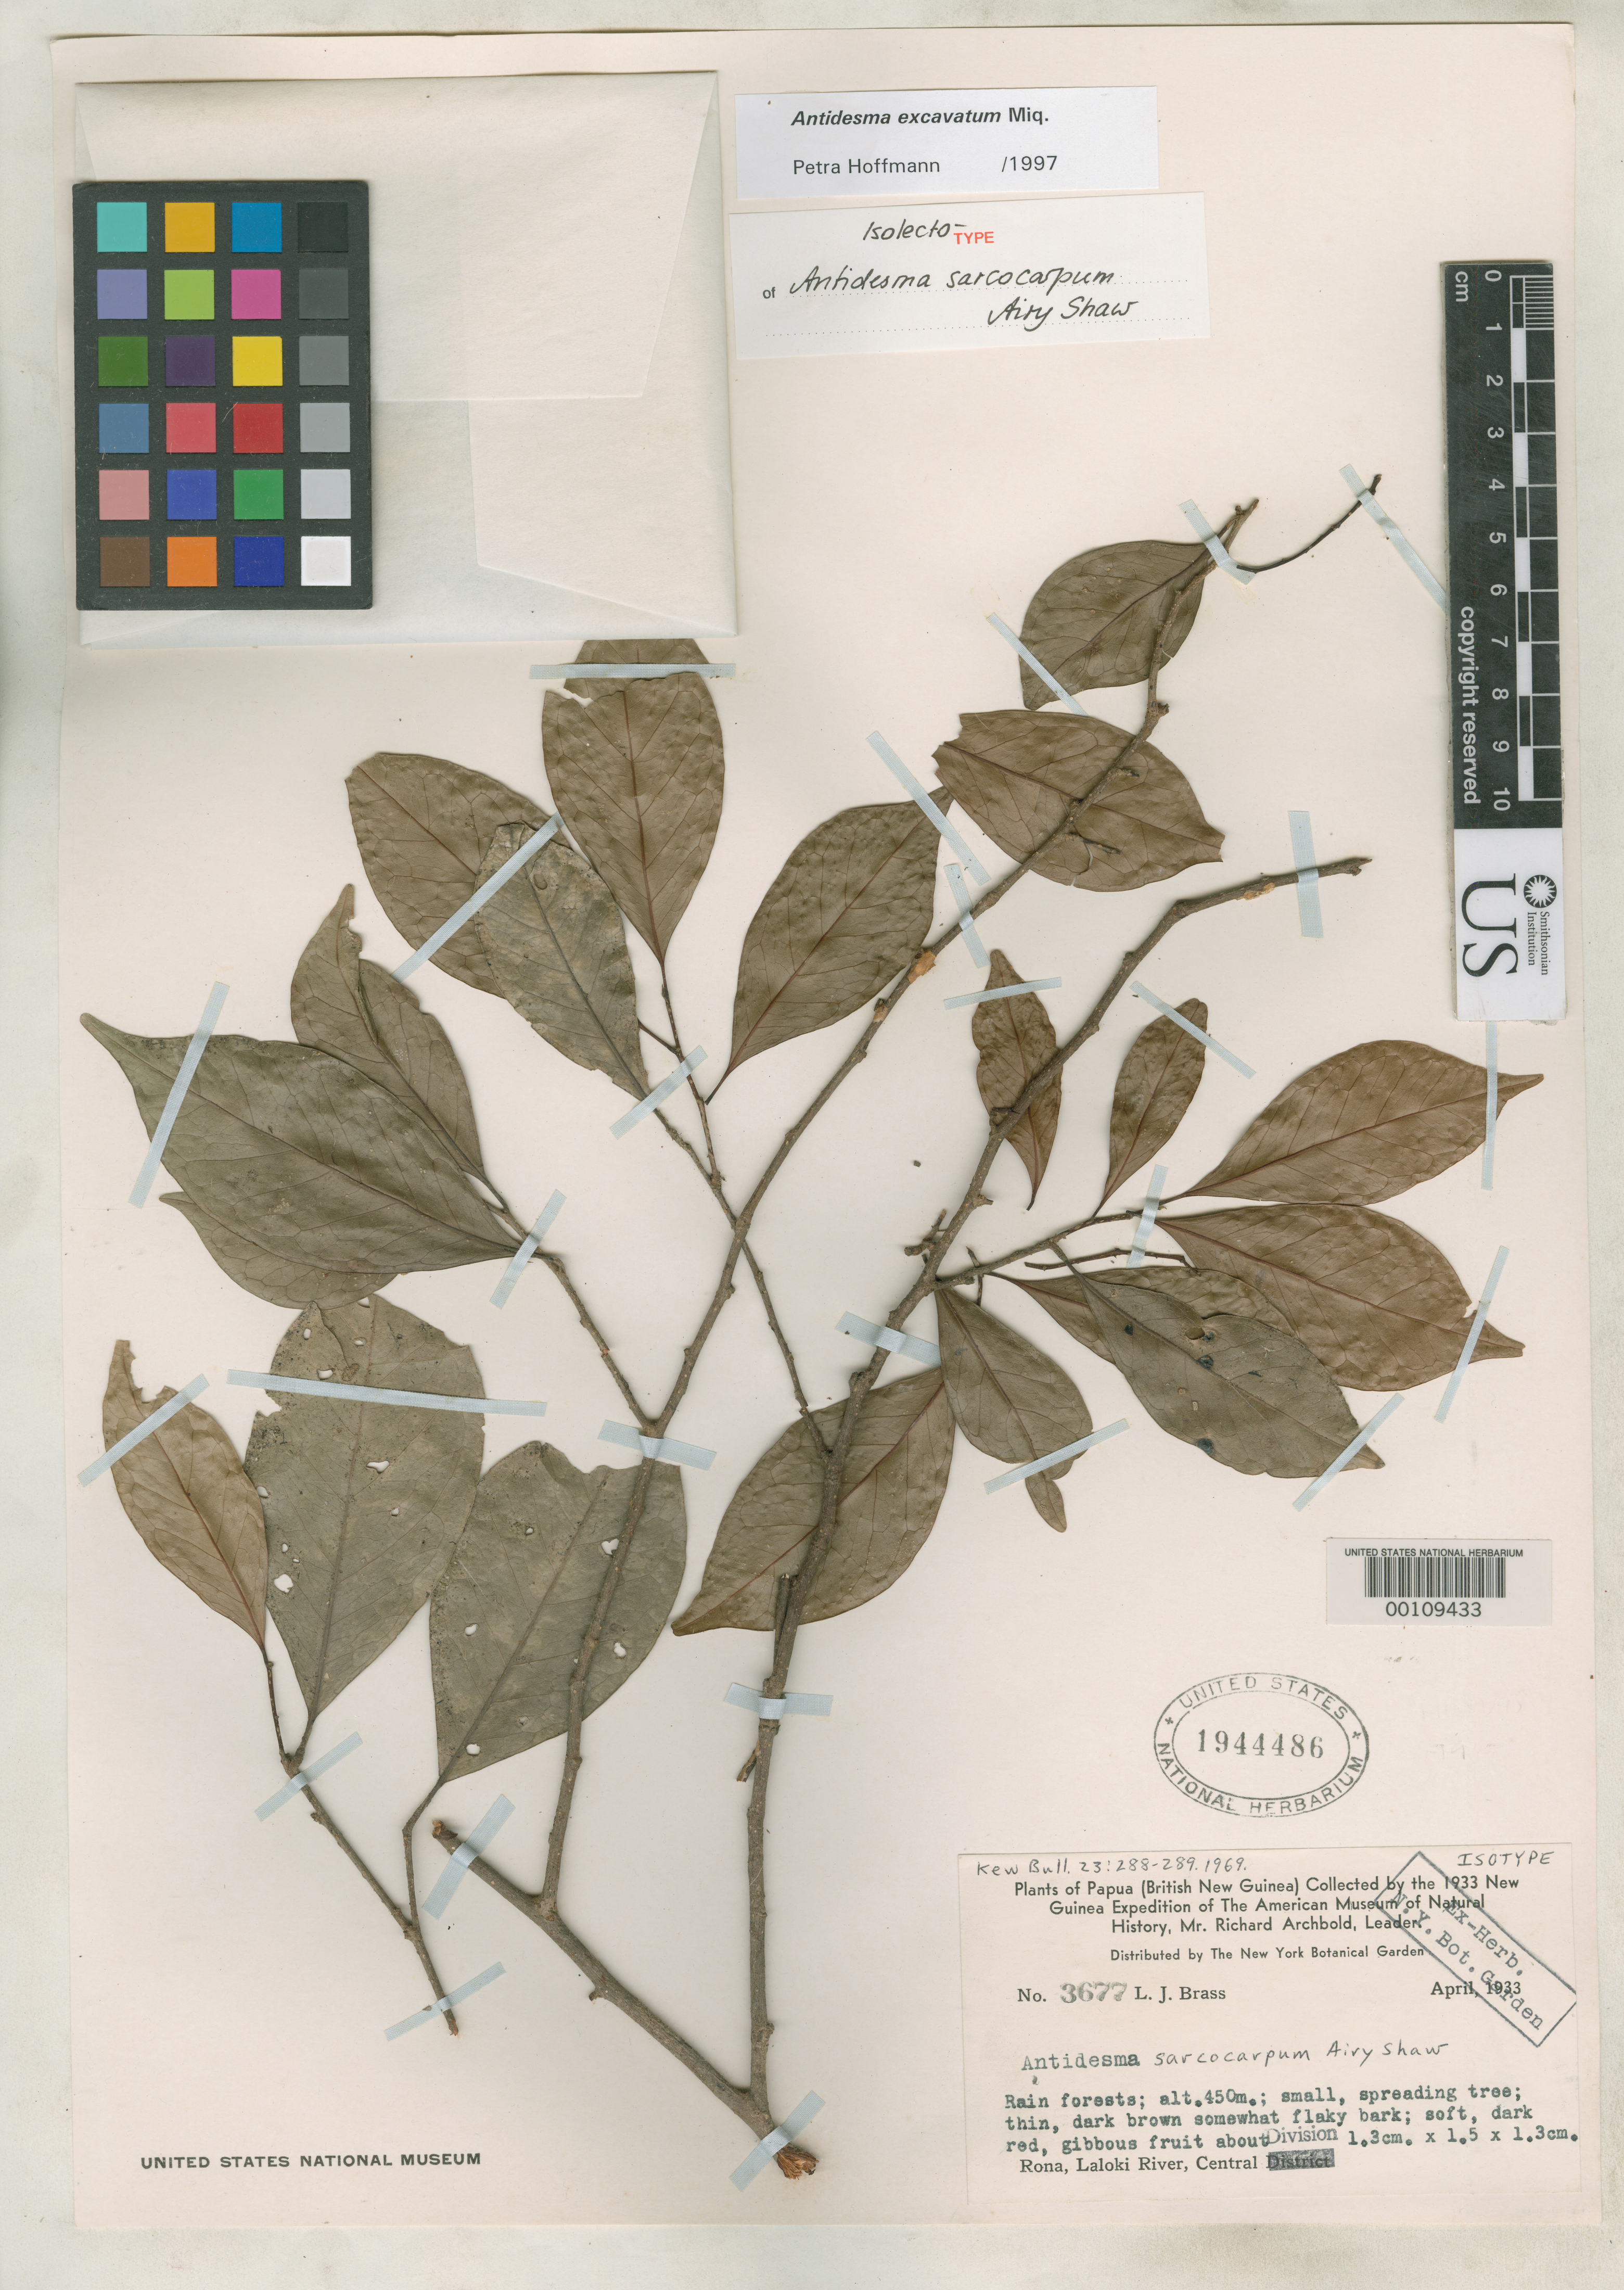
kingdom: Plantae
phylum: Tracheophyta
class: Magnoliopsida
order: Malpighiales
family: Phyllanthaceae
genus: Antidesma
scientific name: Antidesma sarcocarpum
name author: Airy Shaw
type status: Isotype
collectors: L. J. Brass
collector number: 3677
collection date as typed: Apr 1933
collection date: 1933-04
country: Papua New Guinea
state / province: Central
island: New Guinea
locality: Rona, Laloki River.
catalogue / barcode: US 1944486